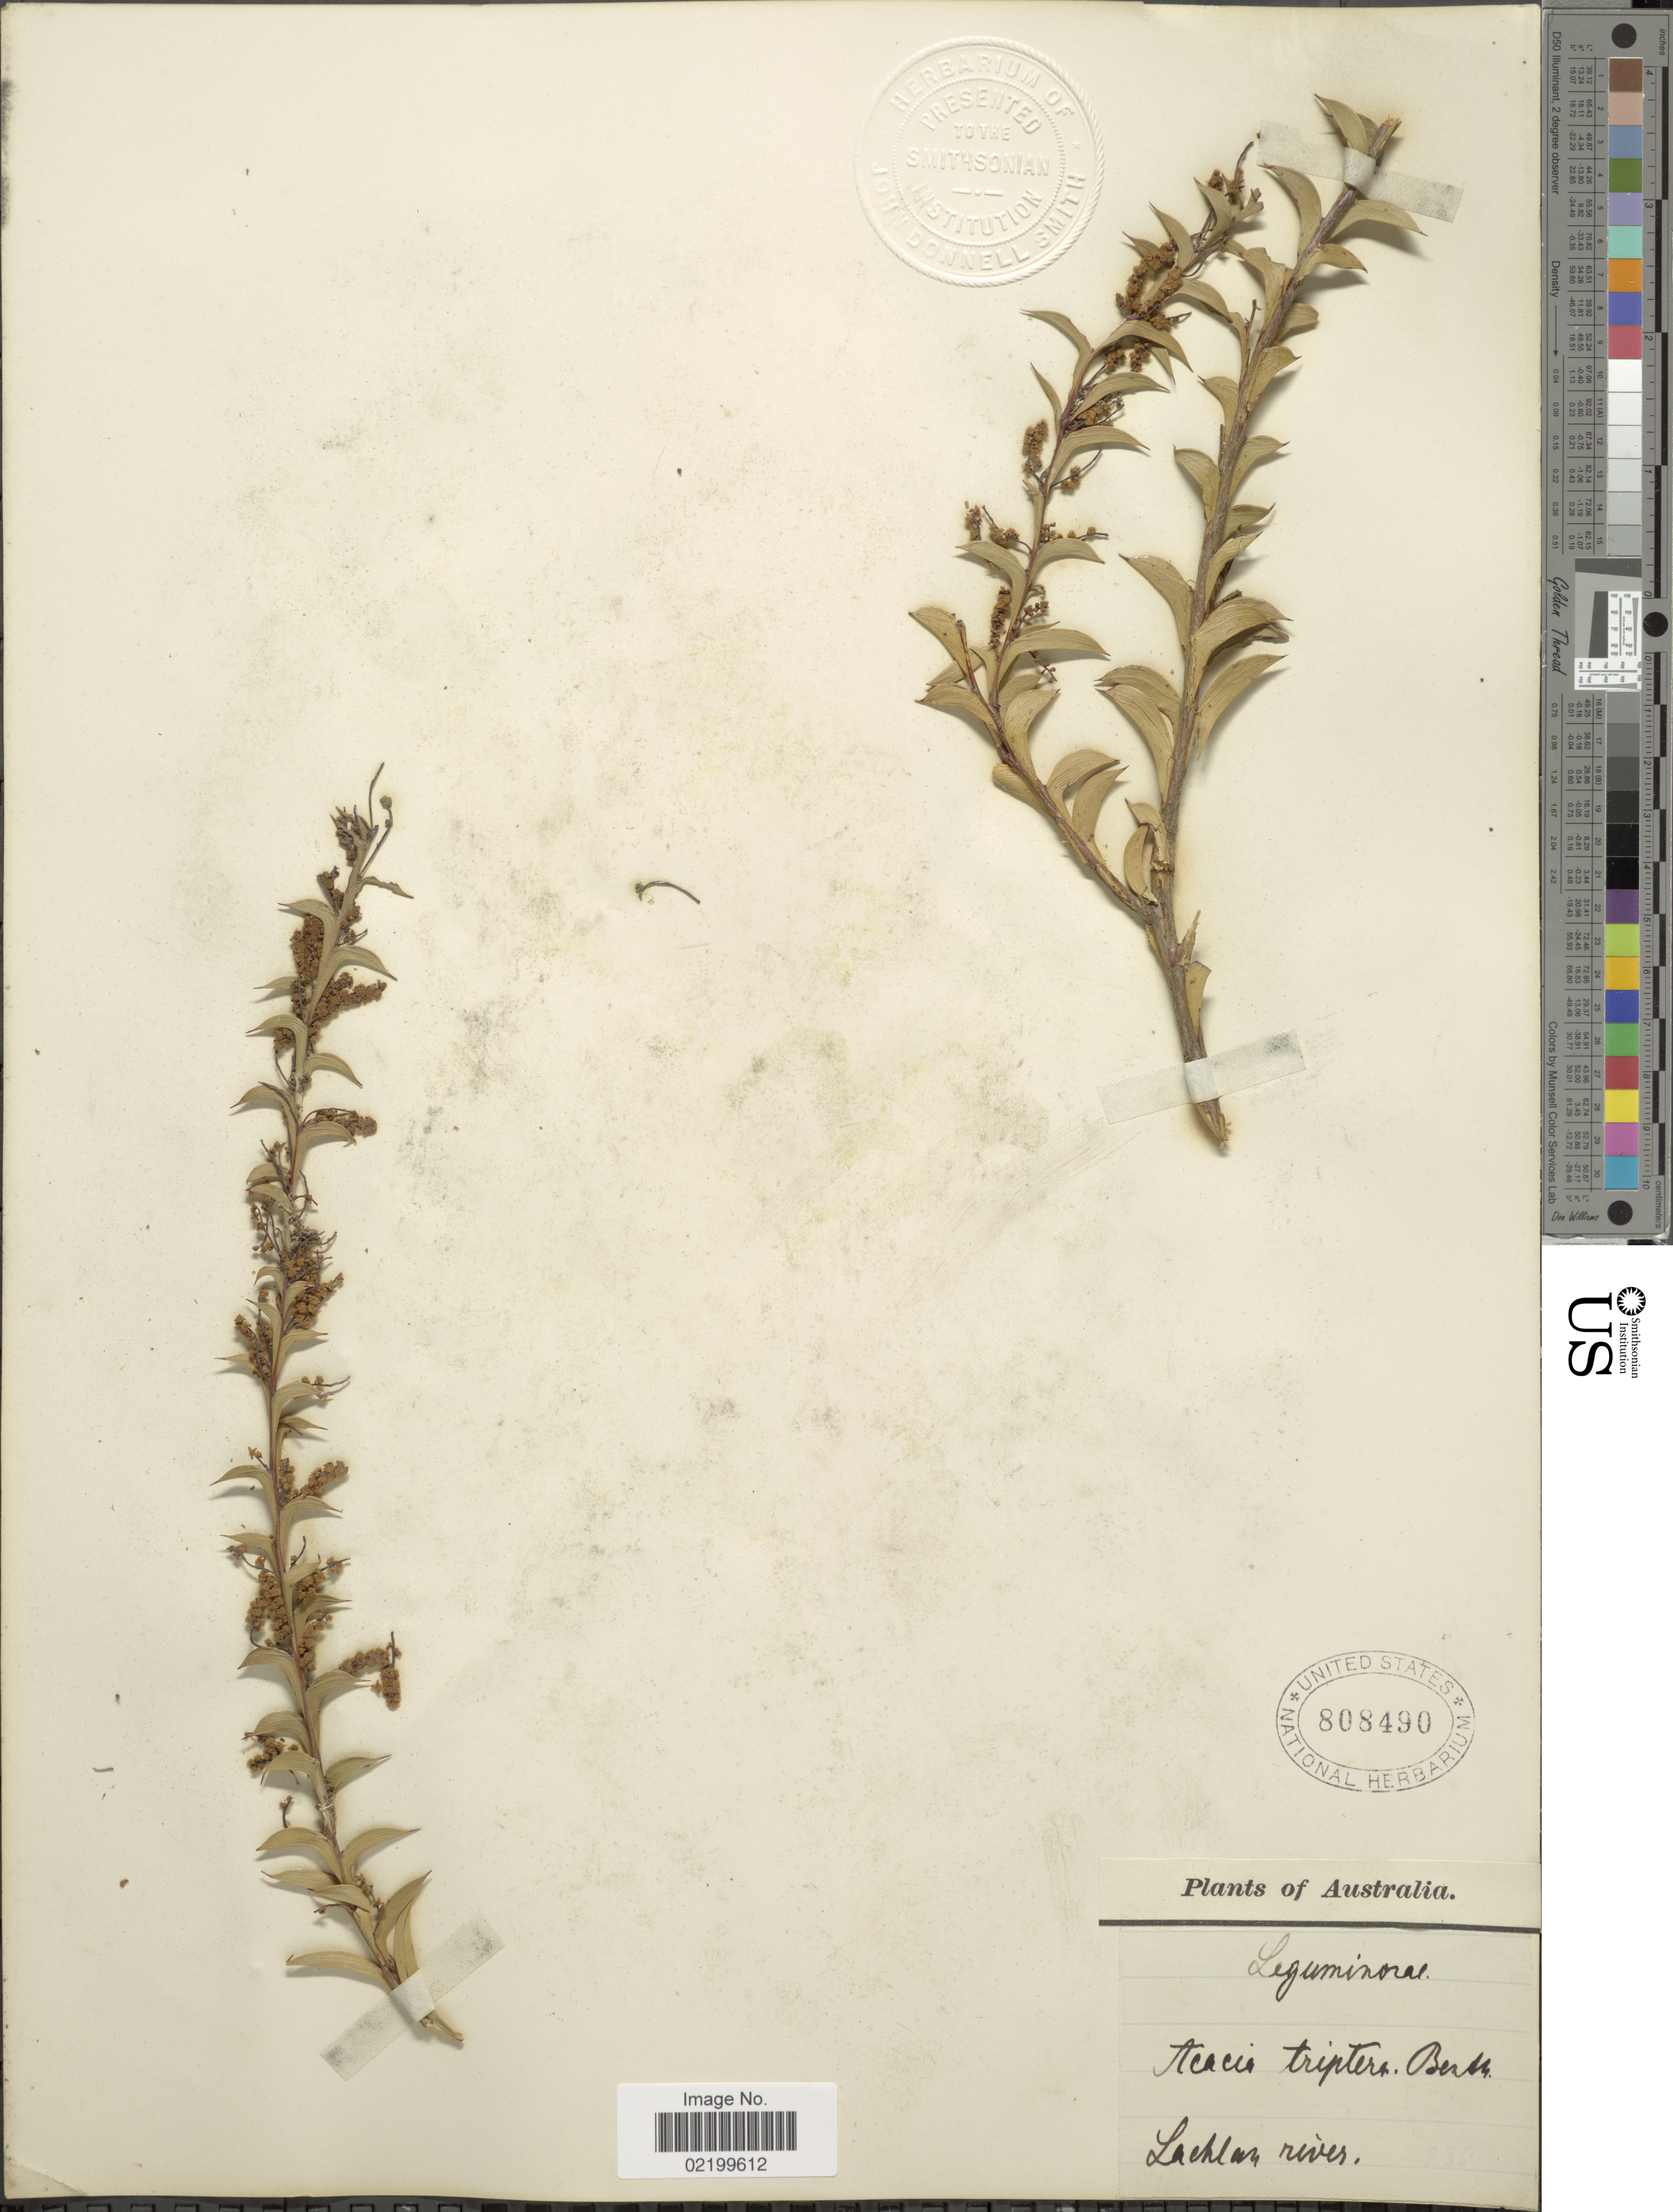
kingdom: Plantae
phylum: Tracheophyta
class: Magnoliopsida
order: Fabales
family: Fabaceae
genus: Acacia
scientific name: Acacia triptera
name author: Benth.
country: Australia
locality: Lachlan River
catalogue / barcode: US 808490